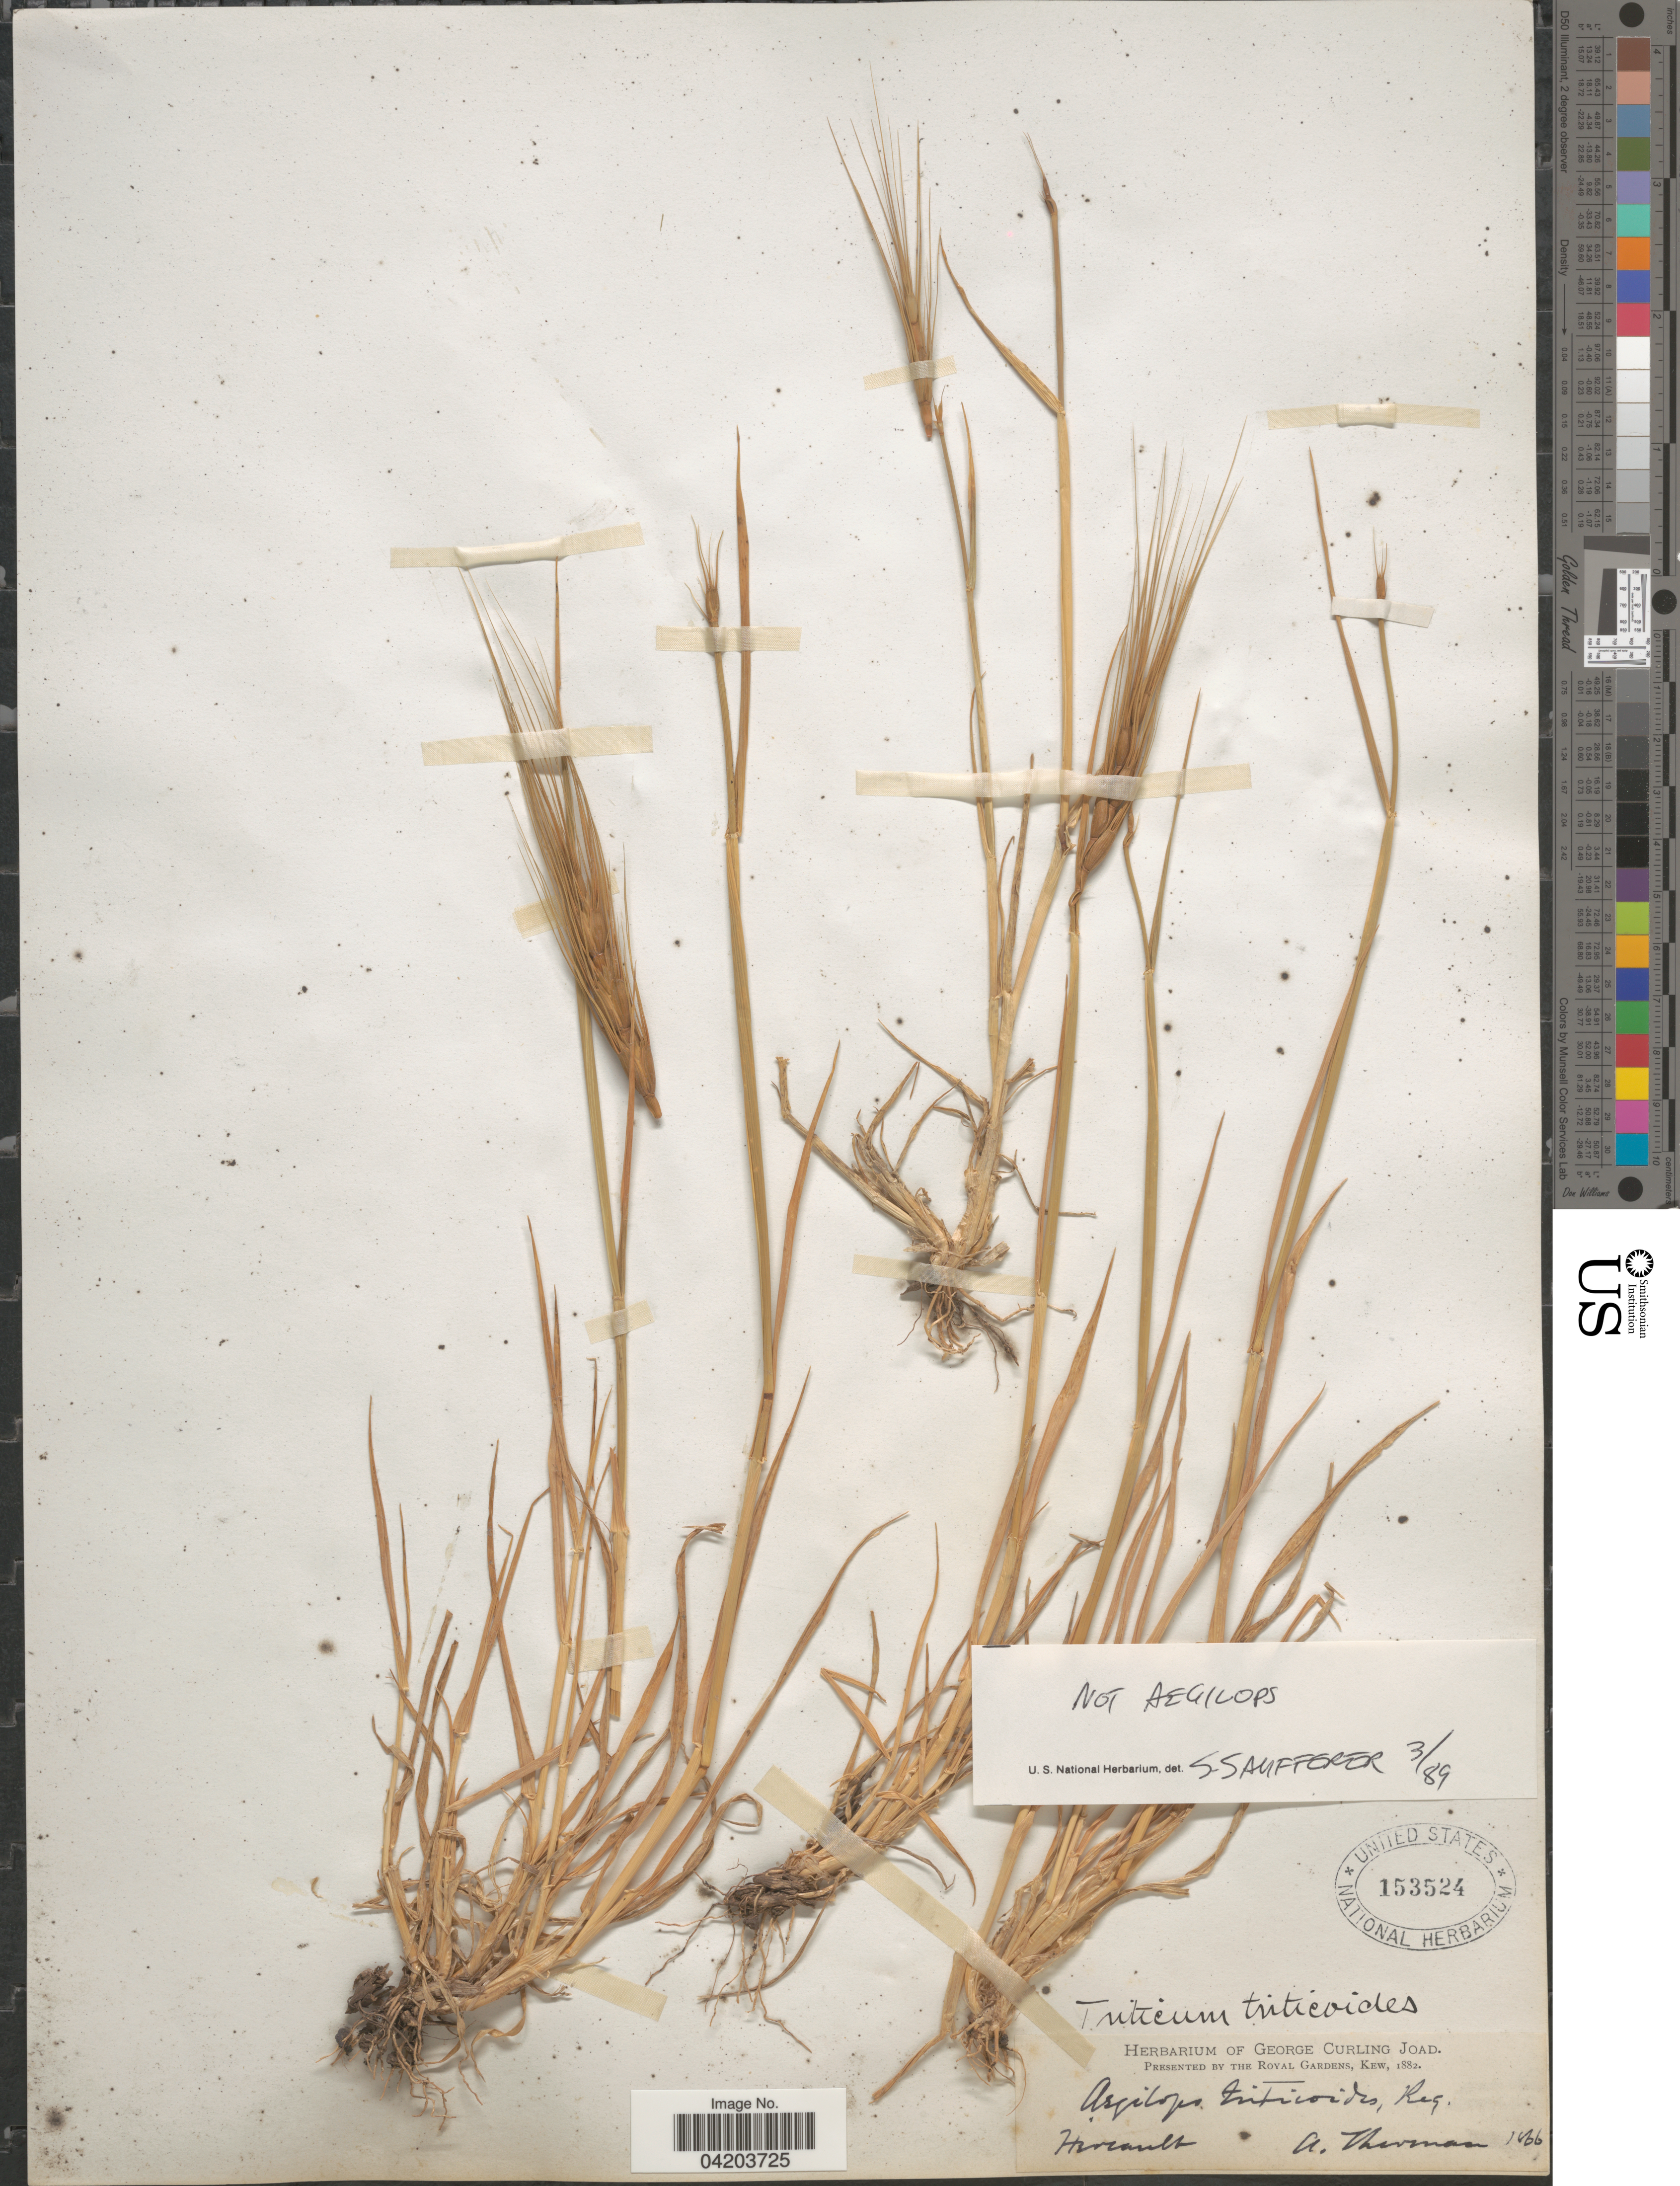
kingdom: Plantae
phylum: Tracheophyta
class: Liliopsida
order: Poales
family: Poaceae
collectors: A. Theveneau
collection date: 1866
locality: Hercault [interpreted].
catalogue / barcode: US 153524